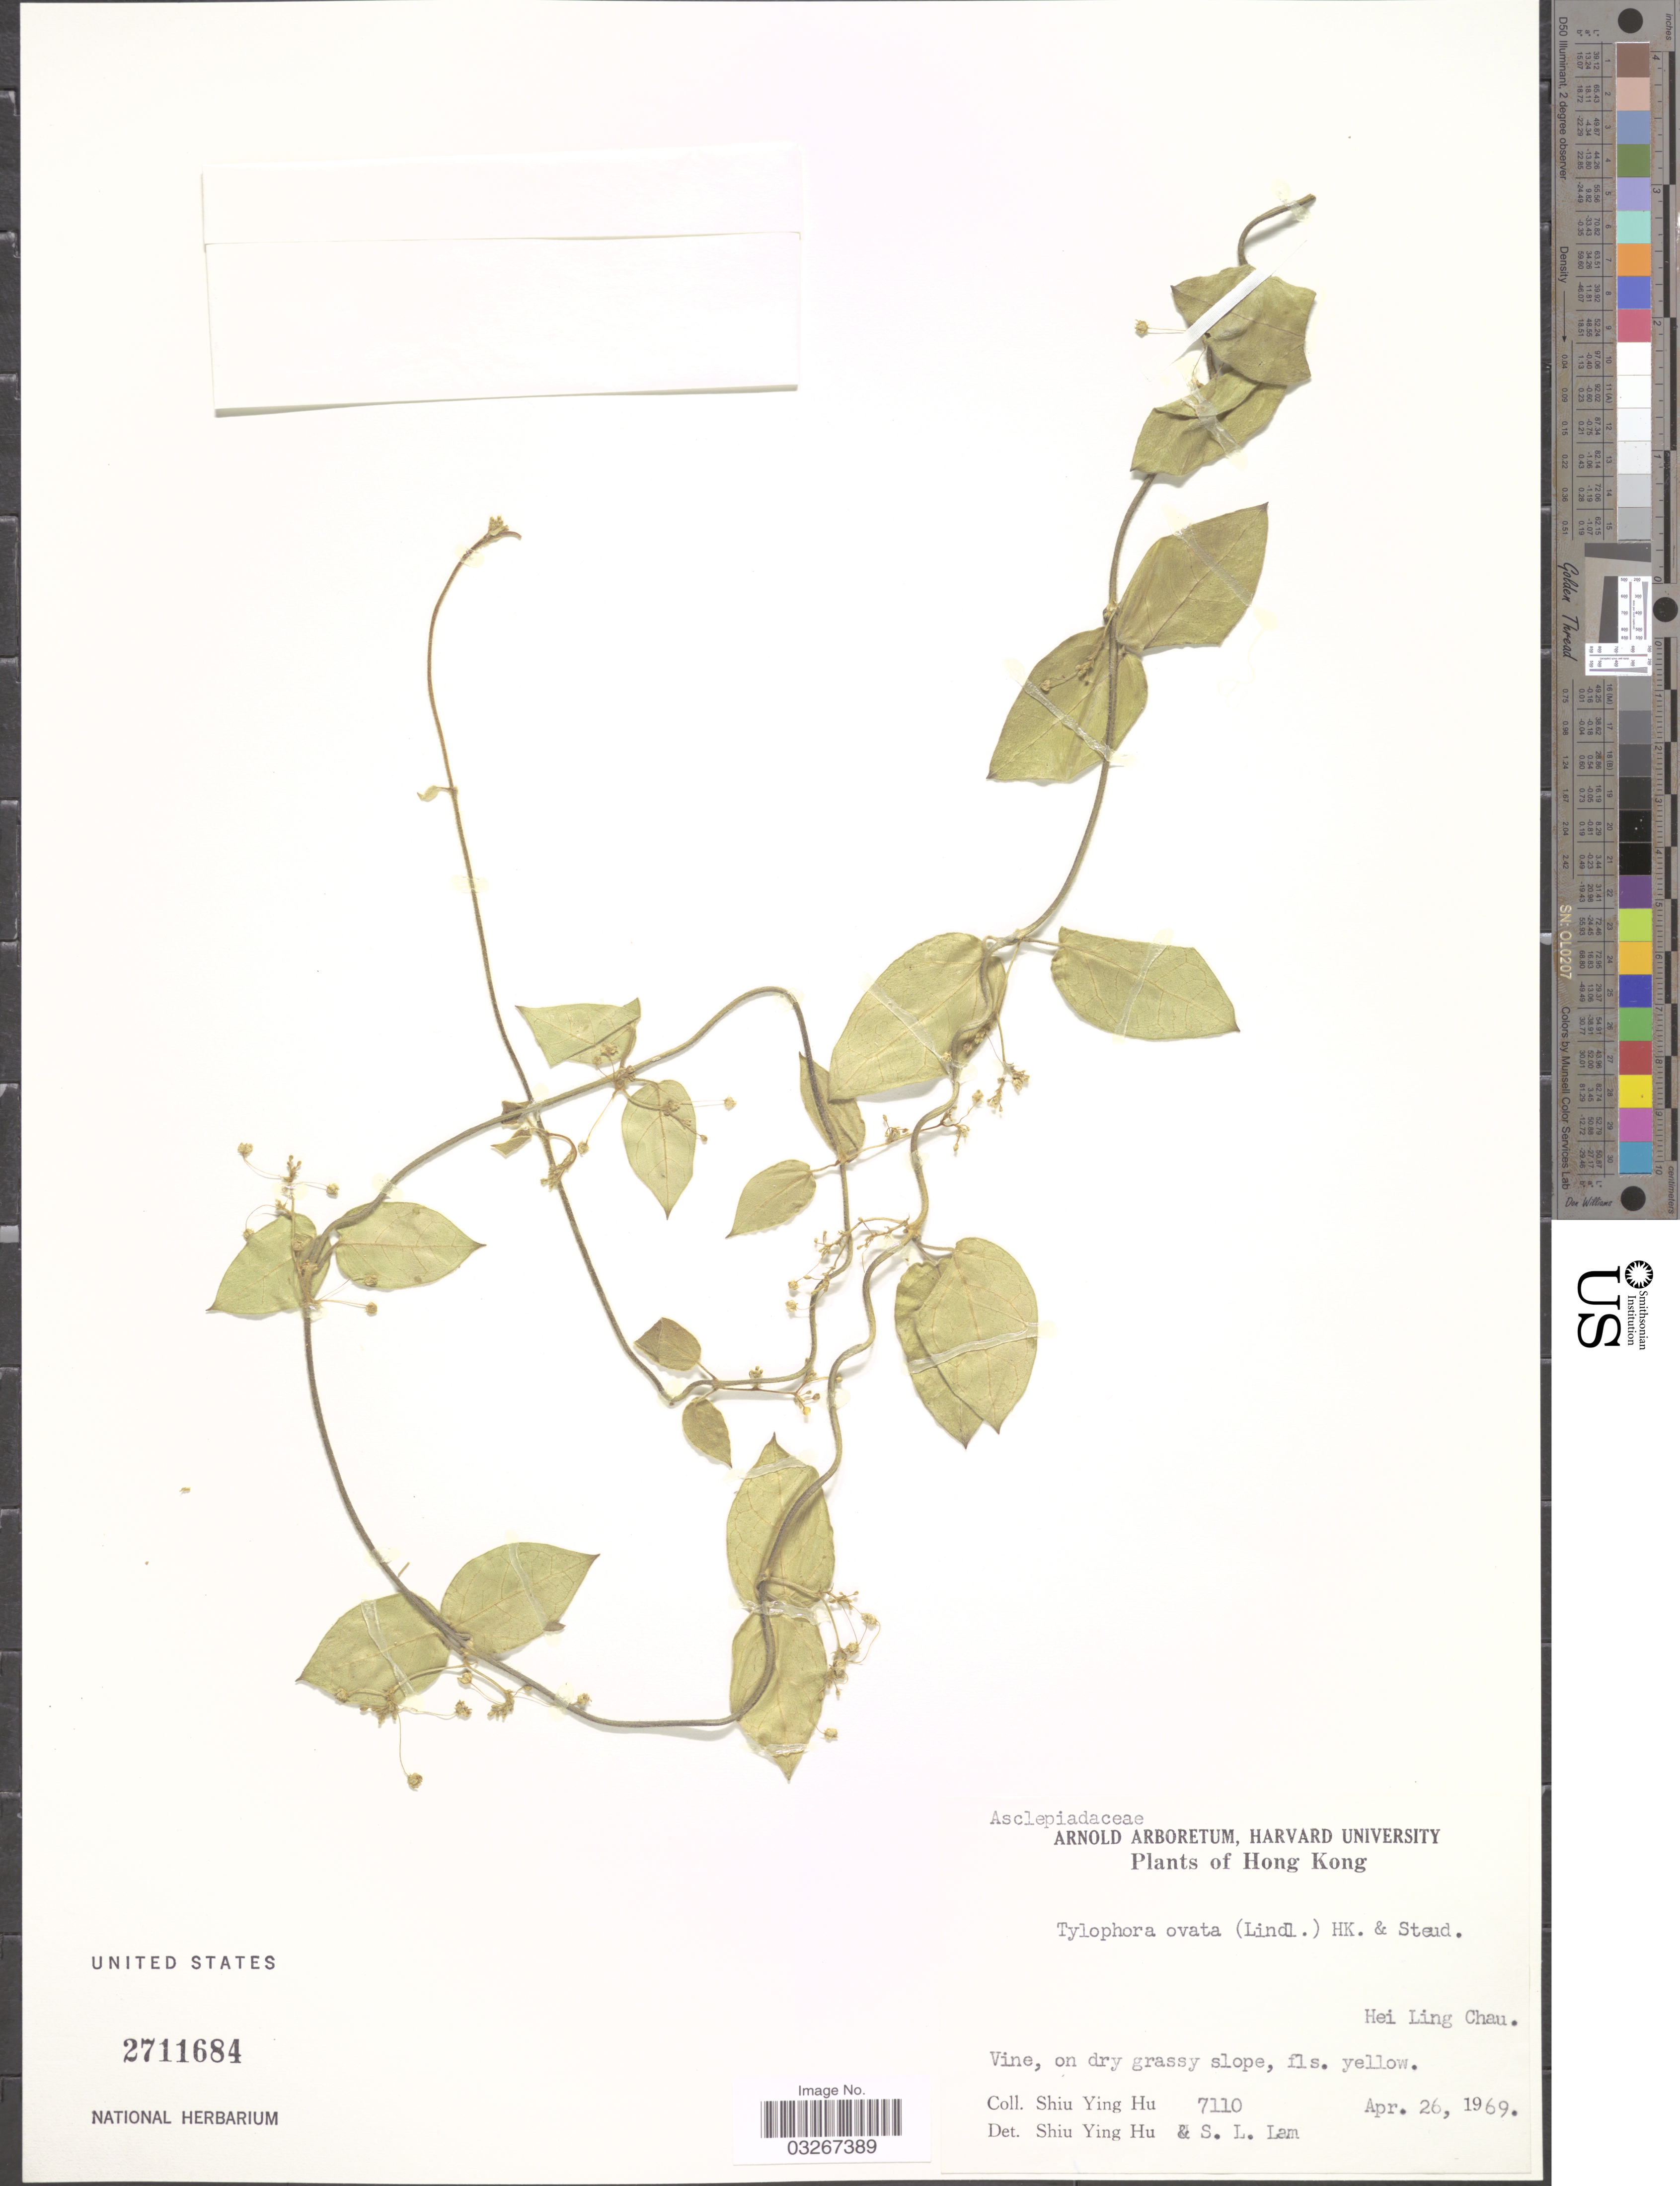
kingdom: Plantae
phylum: Tracheophyta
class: Magnoliopsida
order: Gentianales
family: Apocynaceae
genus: Tylophora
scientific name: Tylophora ovata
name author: Hook. ex Steud.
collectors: S. Y. Hu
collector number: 7110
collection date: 1969-04-26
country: China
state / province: Hong Kong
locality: Hei Ling Chau.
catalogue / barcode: US 2711684